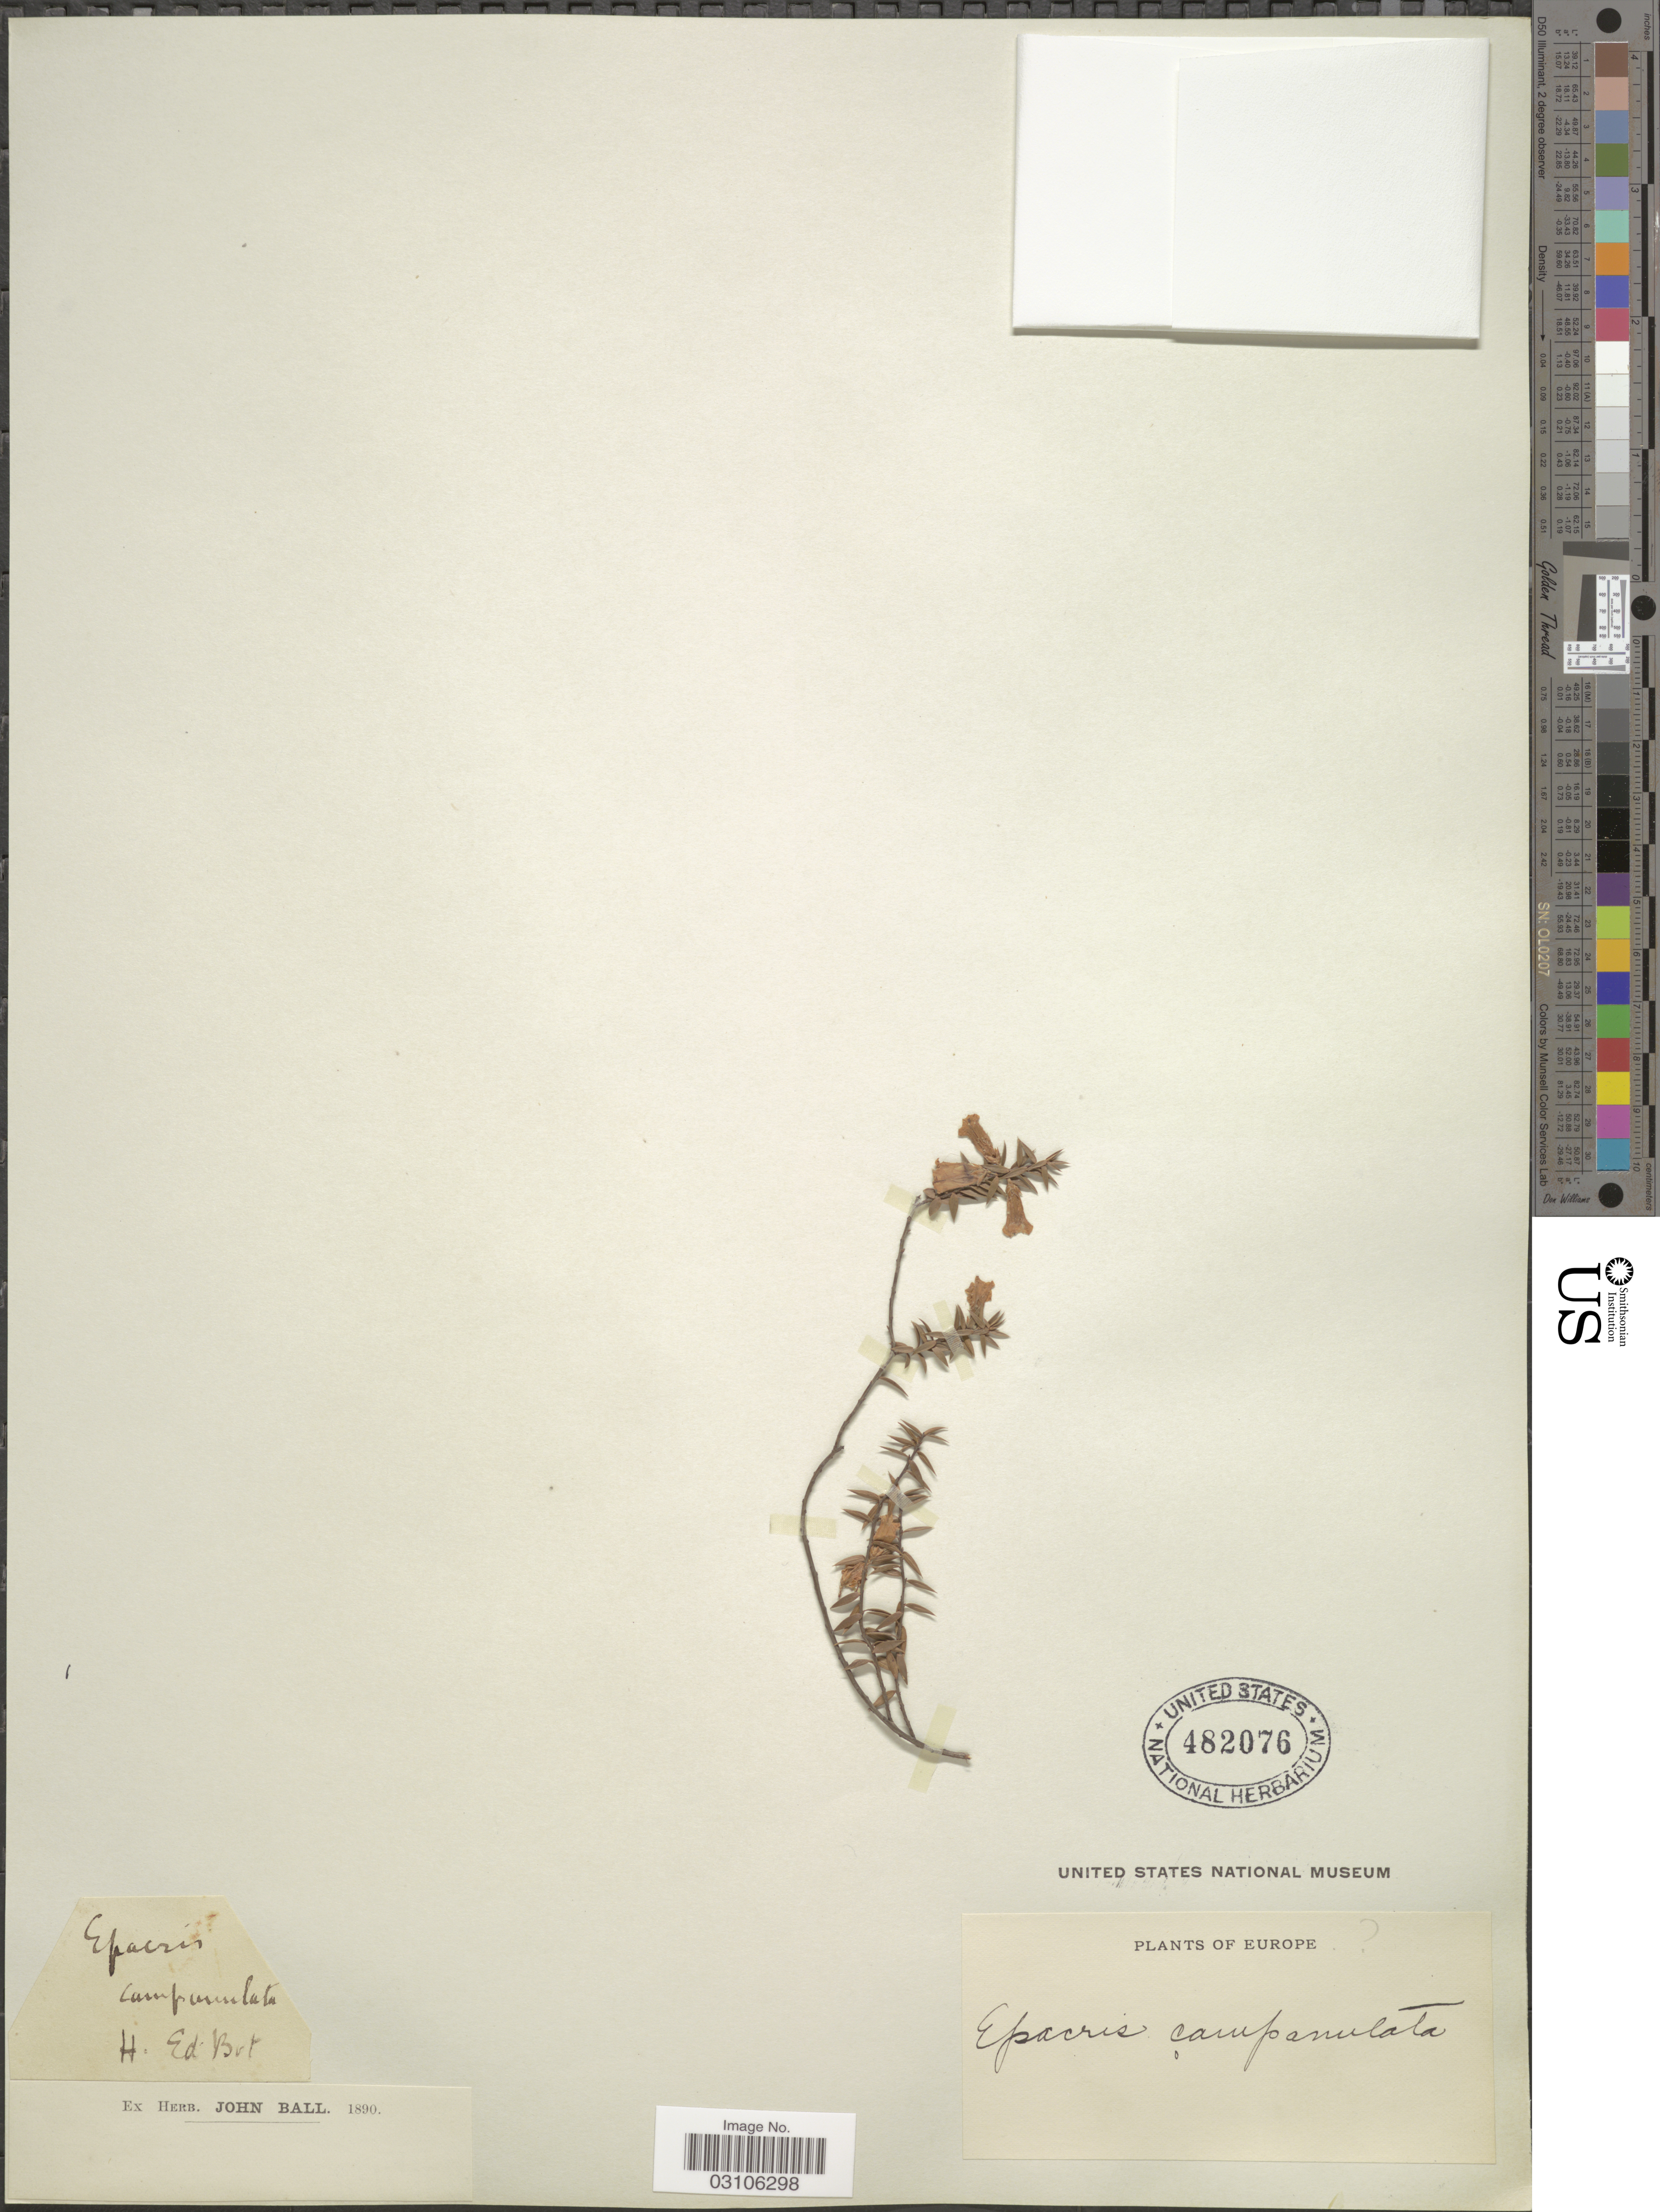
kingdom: Plantae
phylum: Tracheophyta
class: Magnoliopsida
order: Ericales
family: Ericaceae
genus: Epacris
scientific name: Epacris campanulata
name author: Lodd. ex DC.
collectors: ex herb. John Ball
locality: Europe, H. Ed. Bot.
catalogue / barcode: US 482076